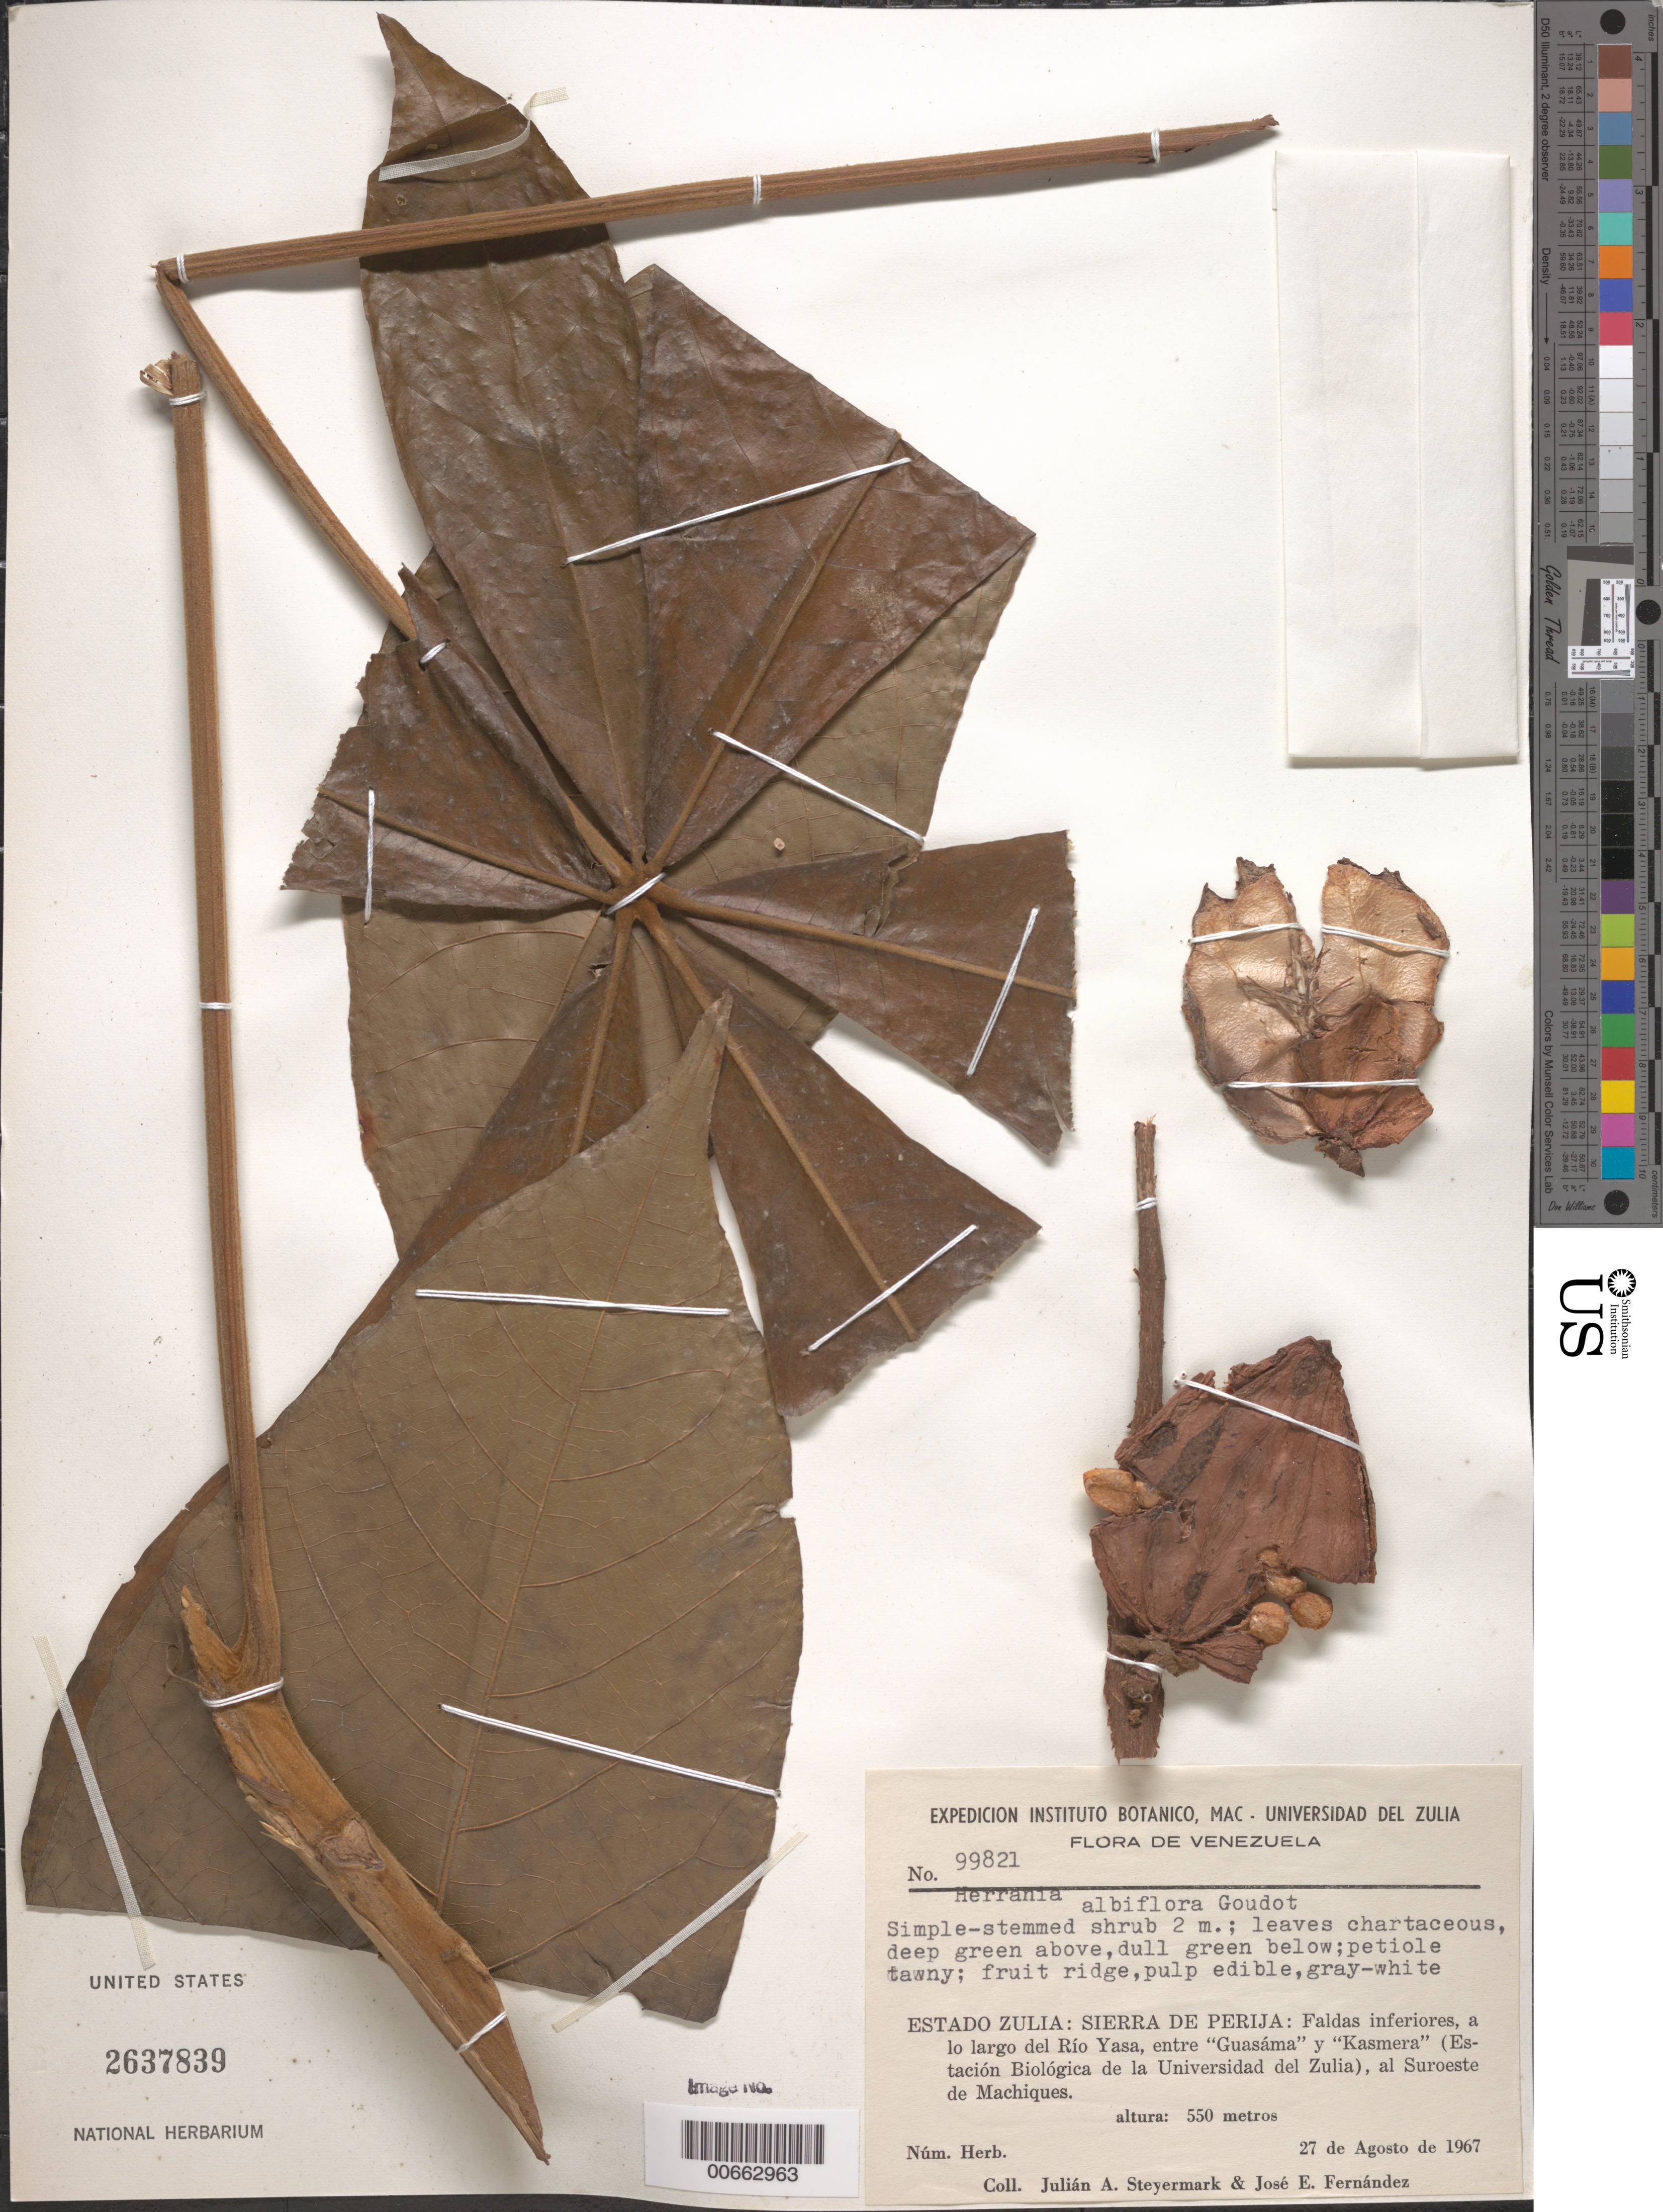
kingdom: Plantae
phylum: Tracheophyta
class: Magnoliopsida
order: Malvales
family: Malvaceae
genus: Theobroma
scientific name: Theobroma albiflorum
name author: (Goudot) De Wild.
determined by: Dorr, L. J., (BOT), Smithsonian Institution - National Museum of Natural History (UNITED STATES)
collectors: J. Steyermark & J. Fernández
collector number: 99821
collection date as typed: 27 Aug 1967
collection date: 1967-08-27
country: Venezuela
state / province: Zulia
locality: Sierra de Perija: Faldas inferiores, a lo largo del Río Yasa, entre"Guasáma" y "Kasmera" (Estación Biológica de la Universidad del Zulia), al Suroeste de Machiques.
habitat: Simple-stemmed shrub 2 m.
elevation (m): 550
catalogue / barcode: US 2637839